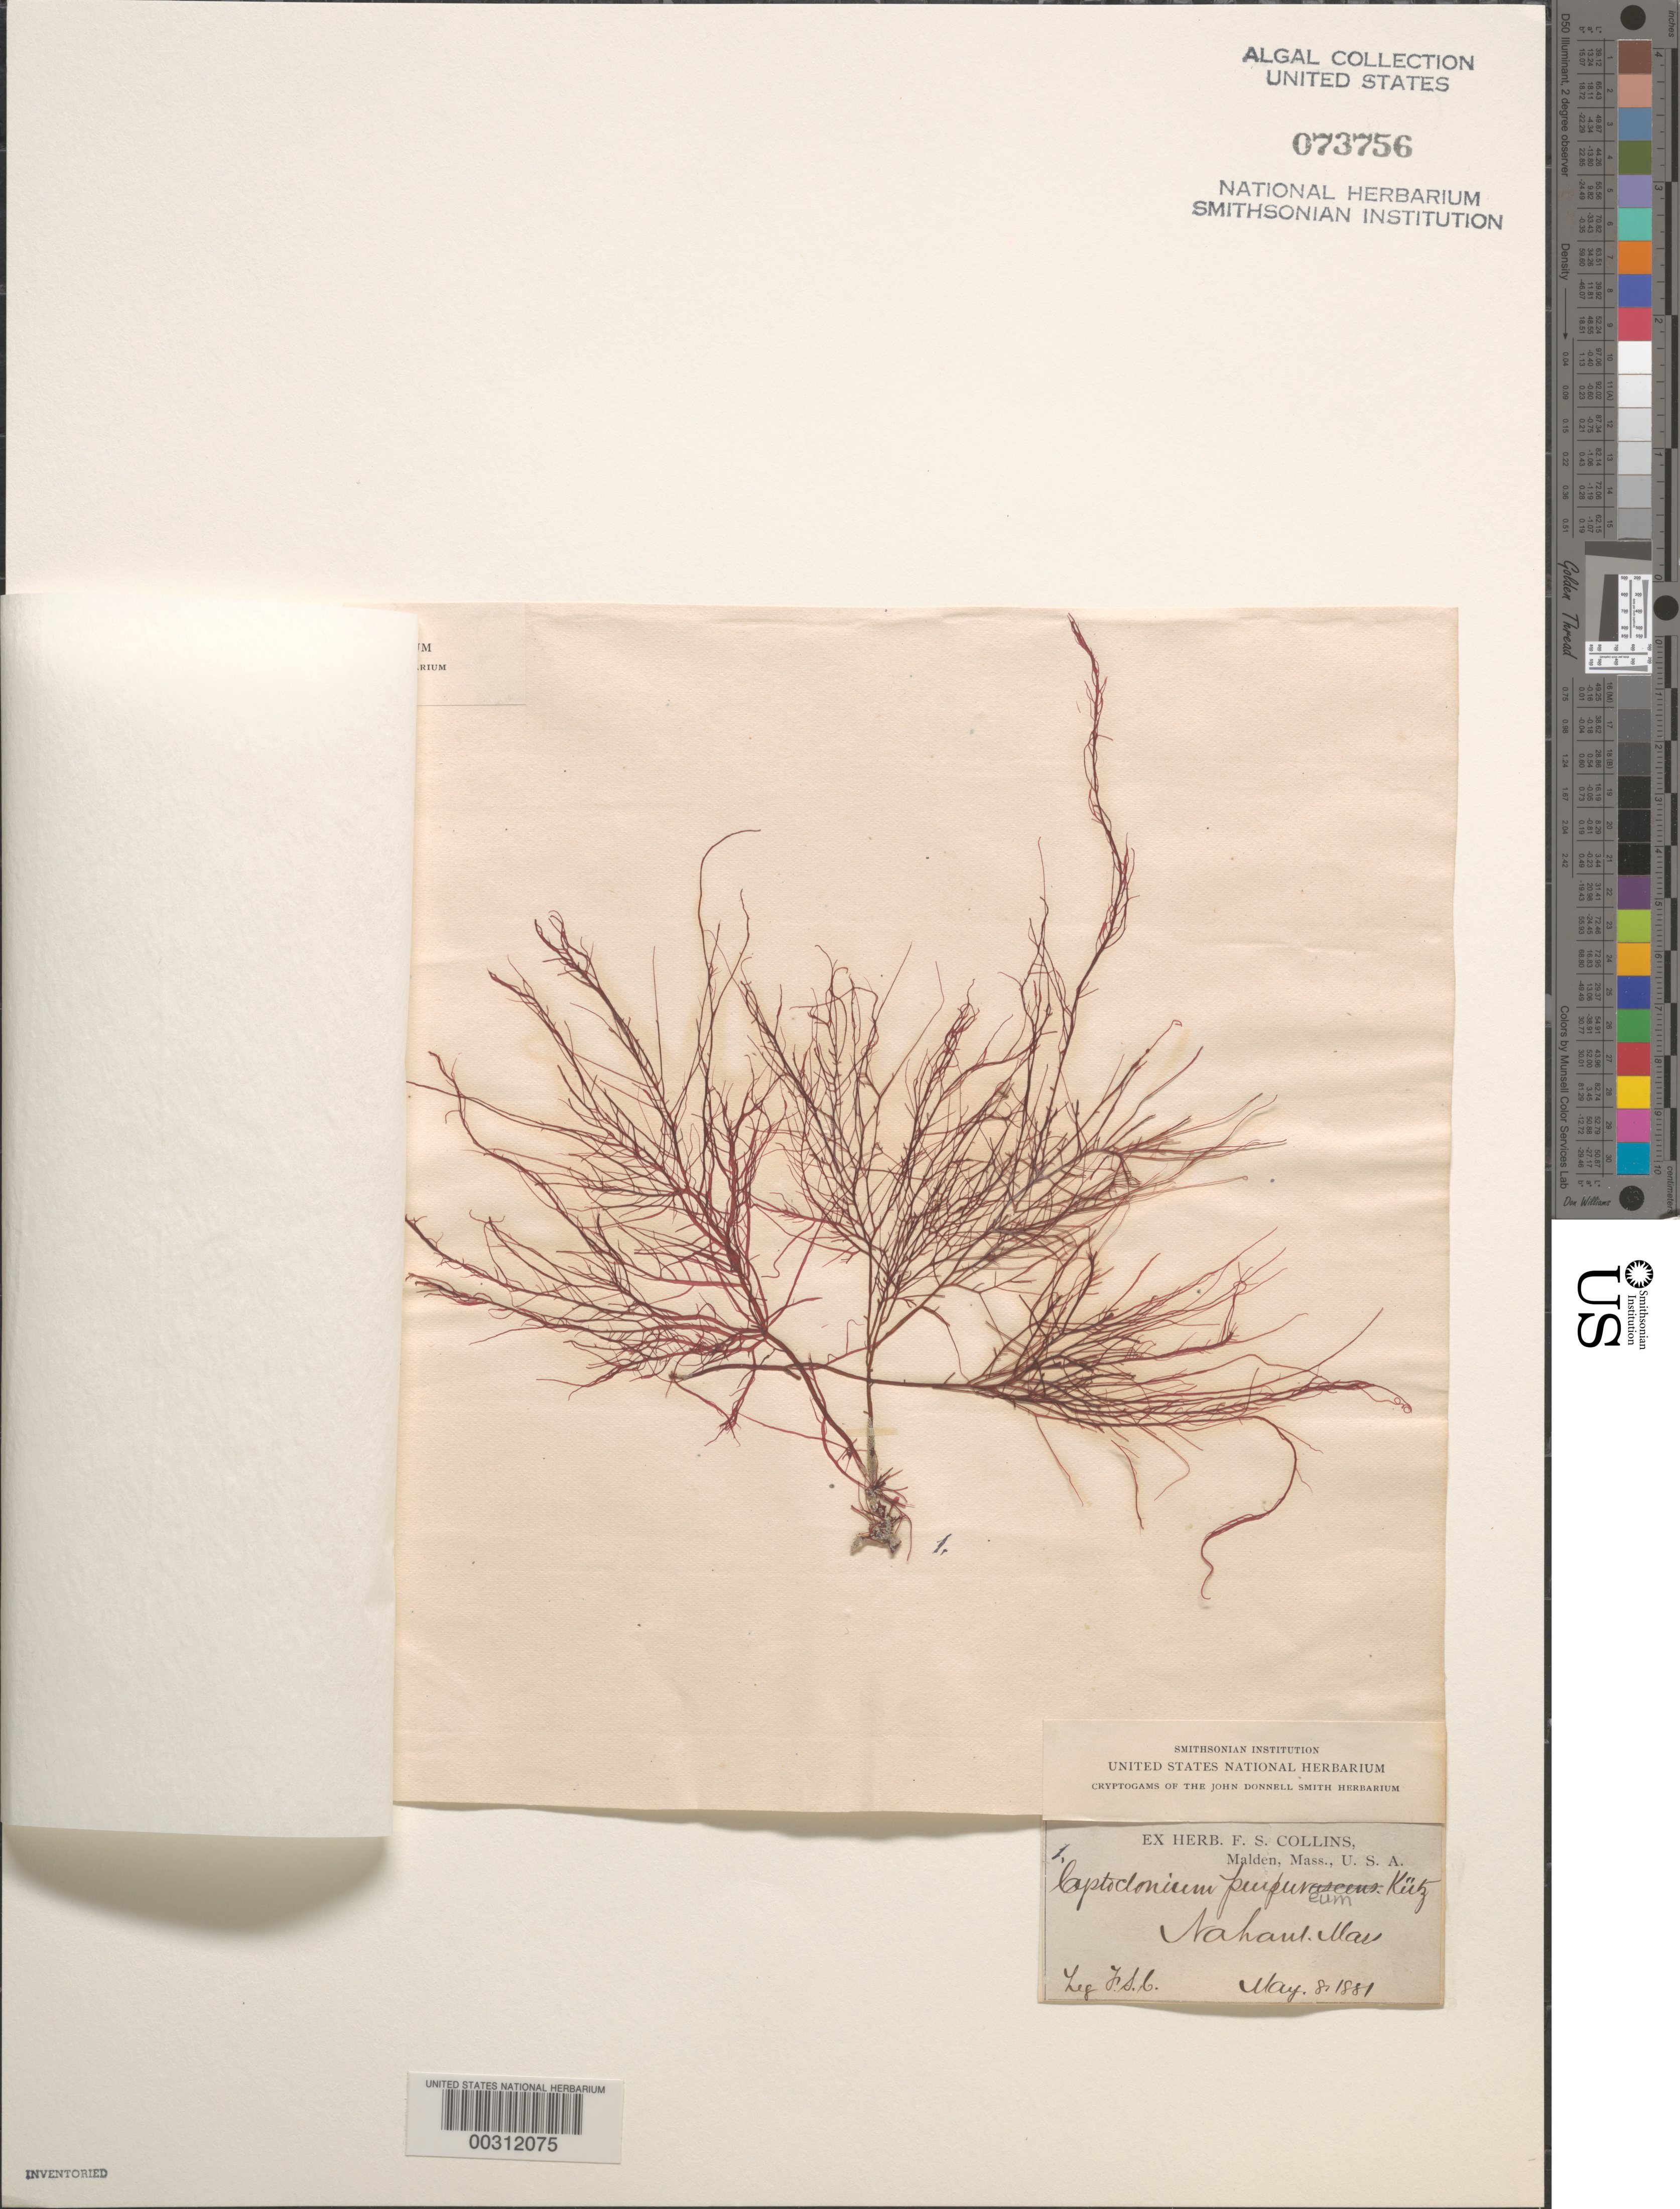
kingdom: Plantae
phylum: Rhodophyta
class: Florideophyceae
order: Gigartinales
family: Cystocloniaceae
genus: Cystoclonium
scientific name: Cystoclonium purpureum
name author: (Huds.) Batters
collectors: F. Collins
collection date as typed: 08 May 1881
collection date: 1881-05-08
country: United States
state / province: Massachusetts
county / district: Essex County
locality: Nahant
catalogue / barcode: US 73756